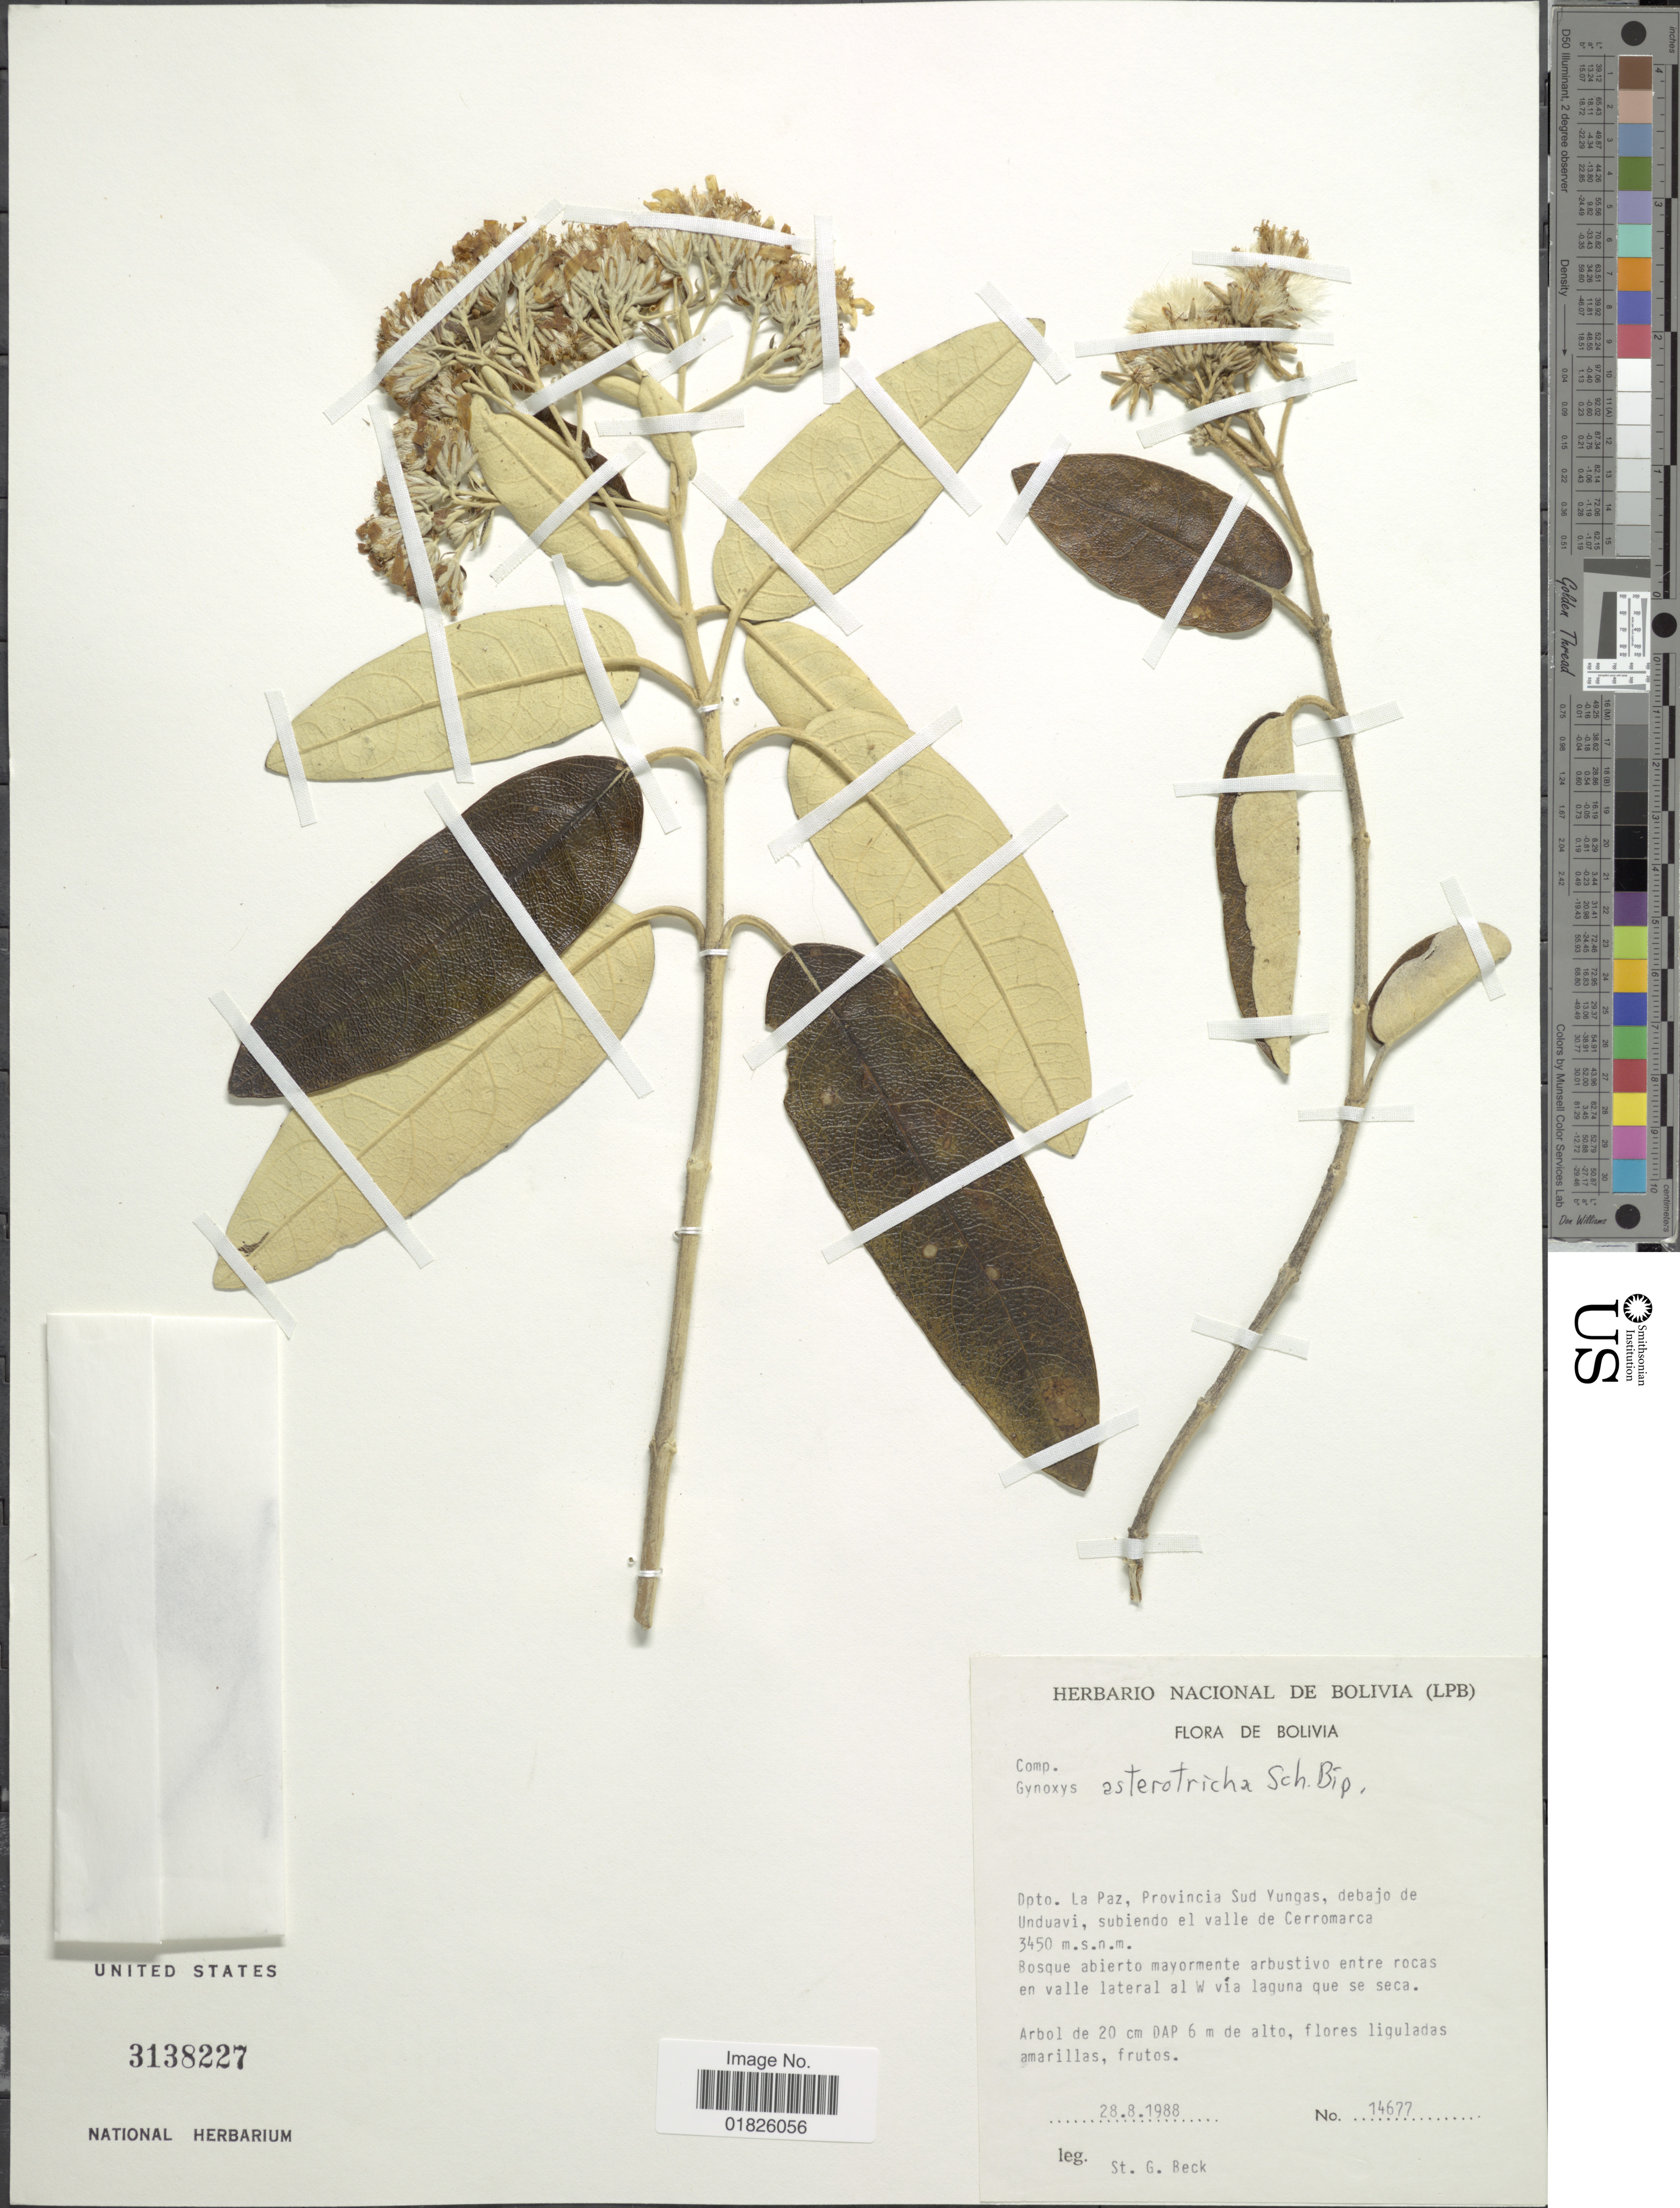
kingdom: Plantae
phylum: Tracheophyta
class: Magnoliopsida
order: Asterales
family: Asteraceae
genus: Gynoxys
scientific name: Gynoxys asterotricha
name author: Sch. Bip.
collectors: S. G. Beck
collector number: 14677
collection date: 1988-08-28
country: Bolivia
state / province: La Paz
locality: Provincia Sud Yungas, debajode Unduavi, subiendo el valle de Cerromarca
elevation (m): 3450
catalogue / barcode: US 3138227